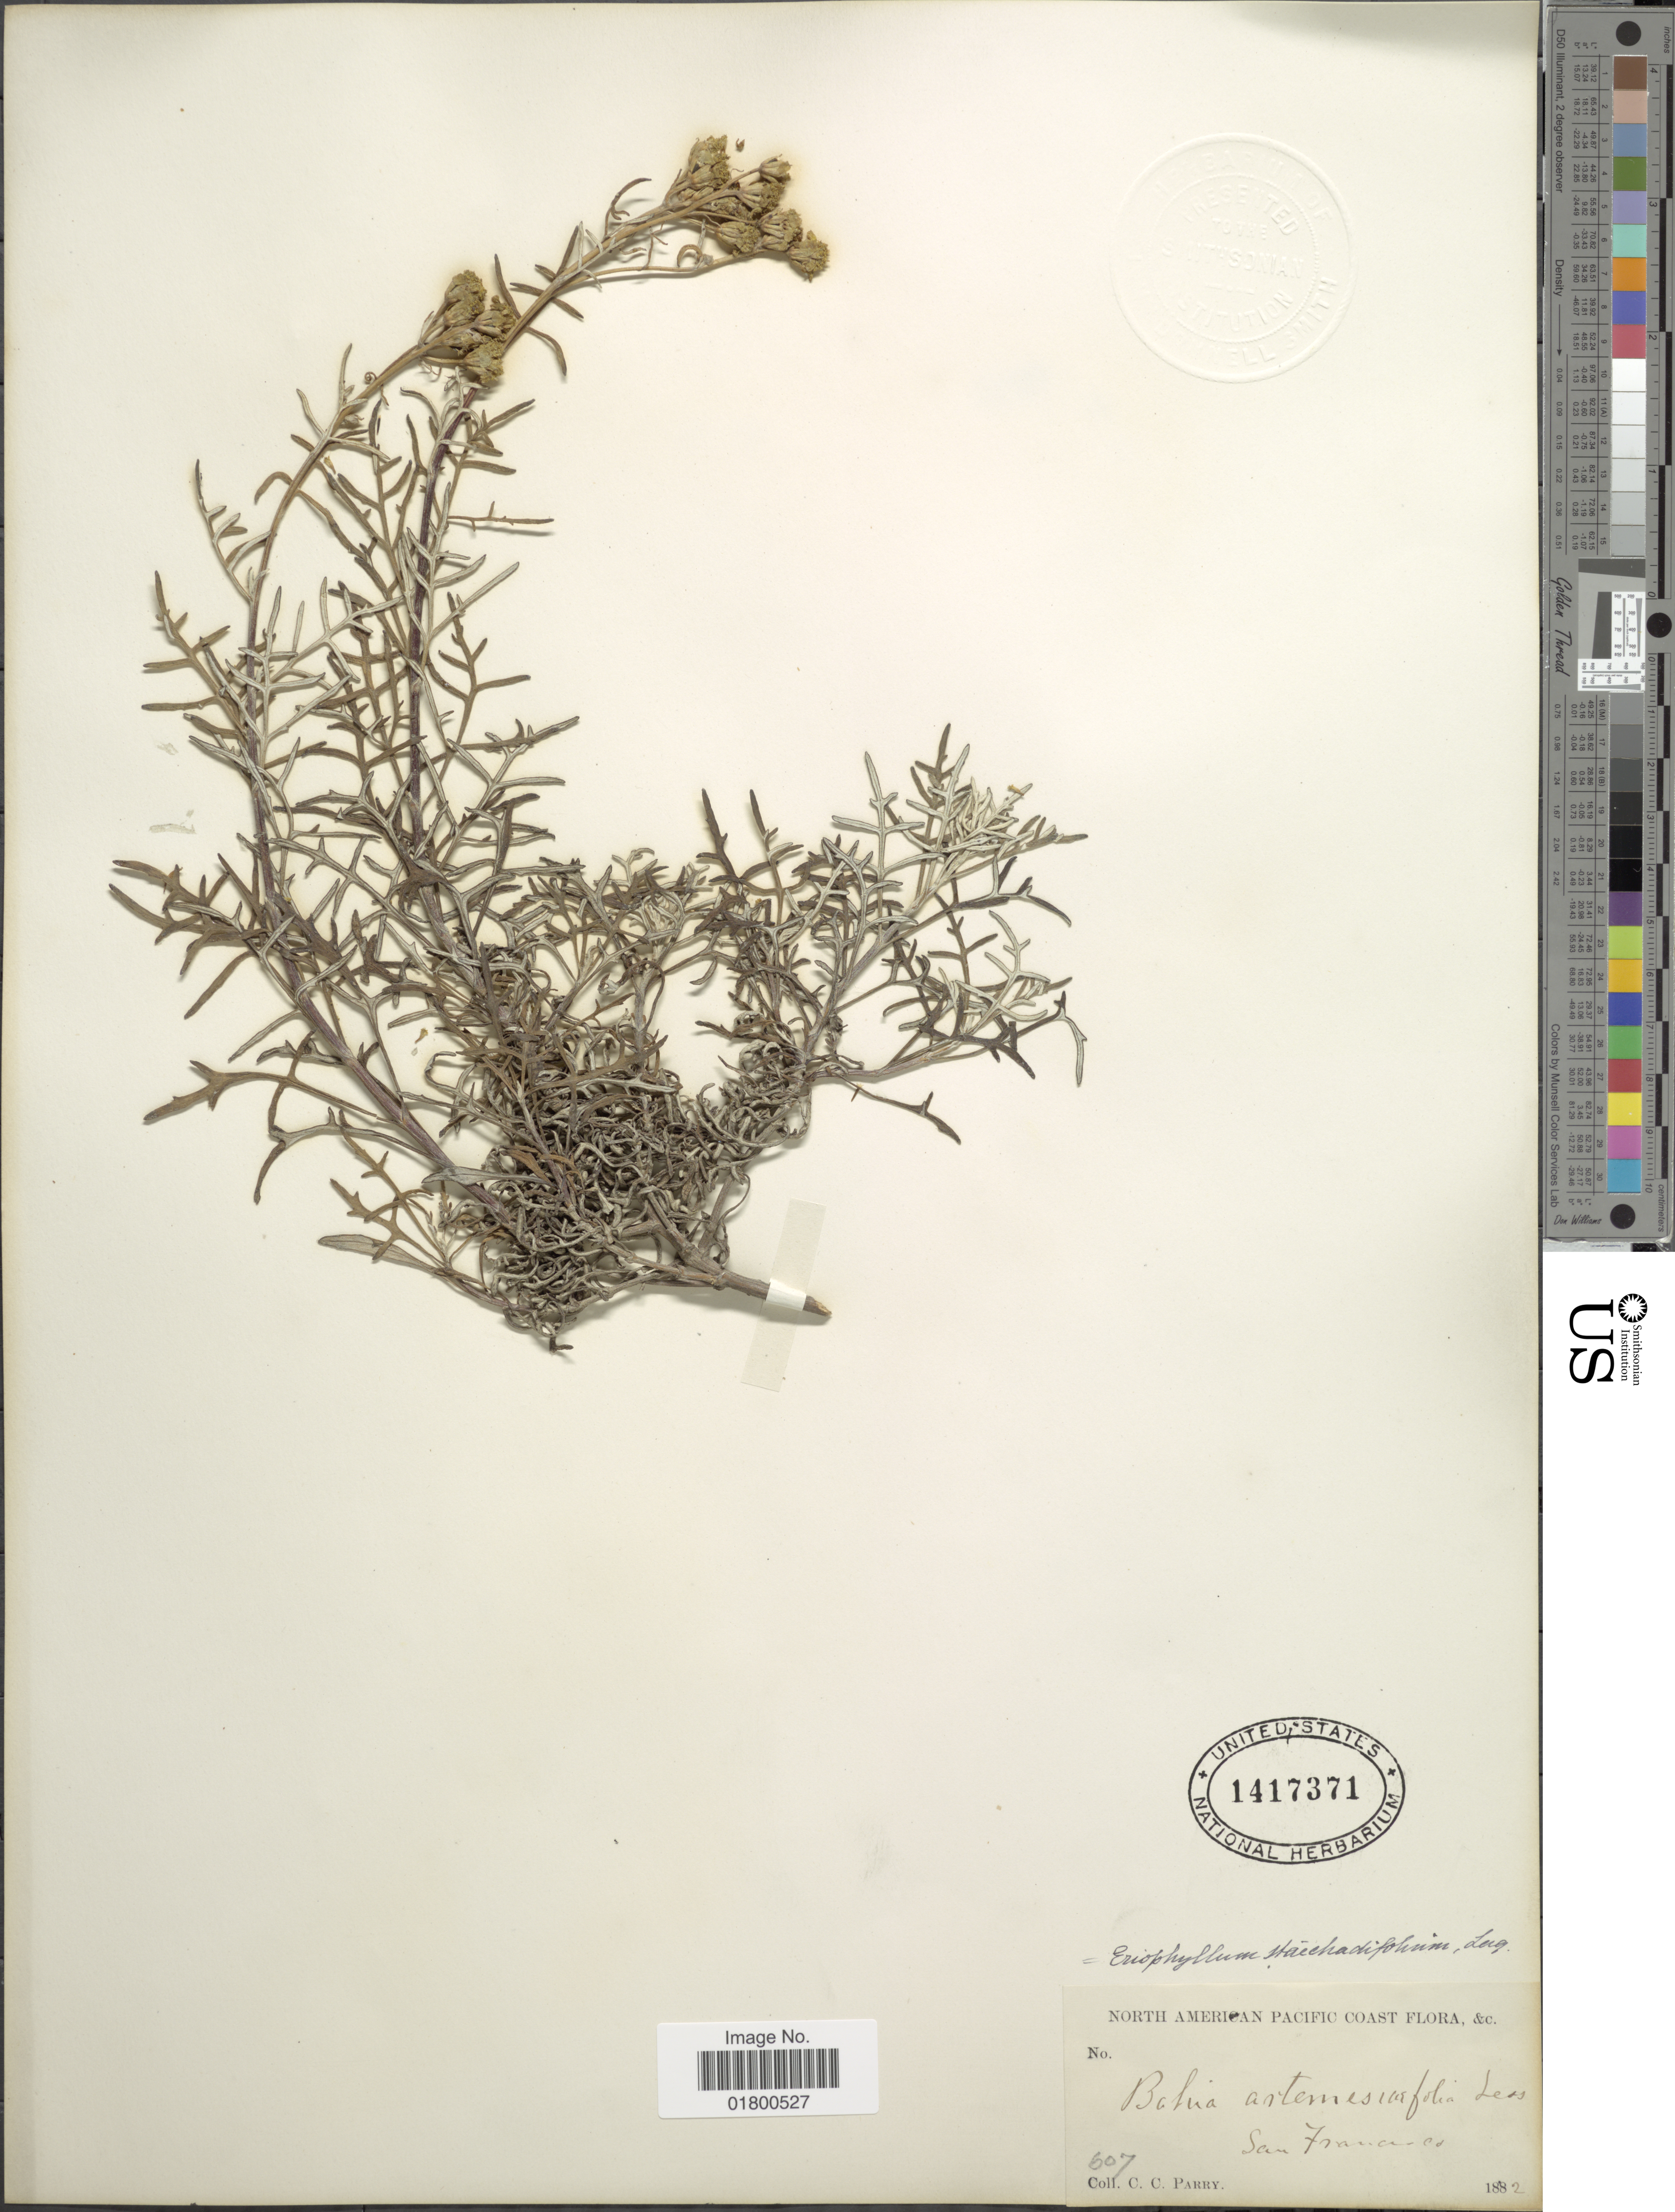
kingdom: Plantae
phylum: Tracheophyta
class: Magnoliopsida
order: Asterales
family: Asteraceae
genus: Eriophyllum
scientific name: Eriophyllum staechadifolium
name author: Lag.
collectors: C. C. Parry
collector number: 607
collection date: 1882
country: United States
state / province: California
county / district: San Francisco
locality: North American Pacific Coast, San Francisco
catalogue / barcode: US 1417371